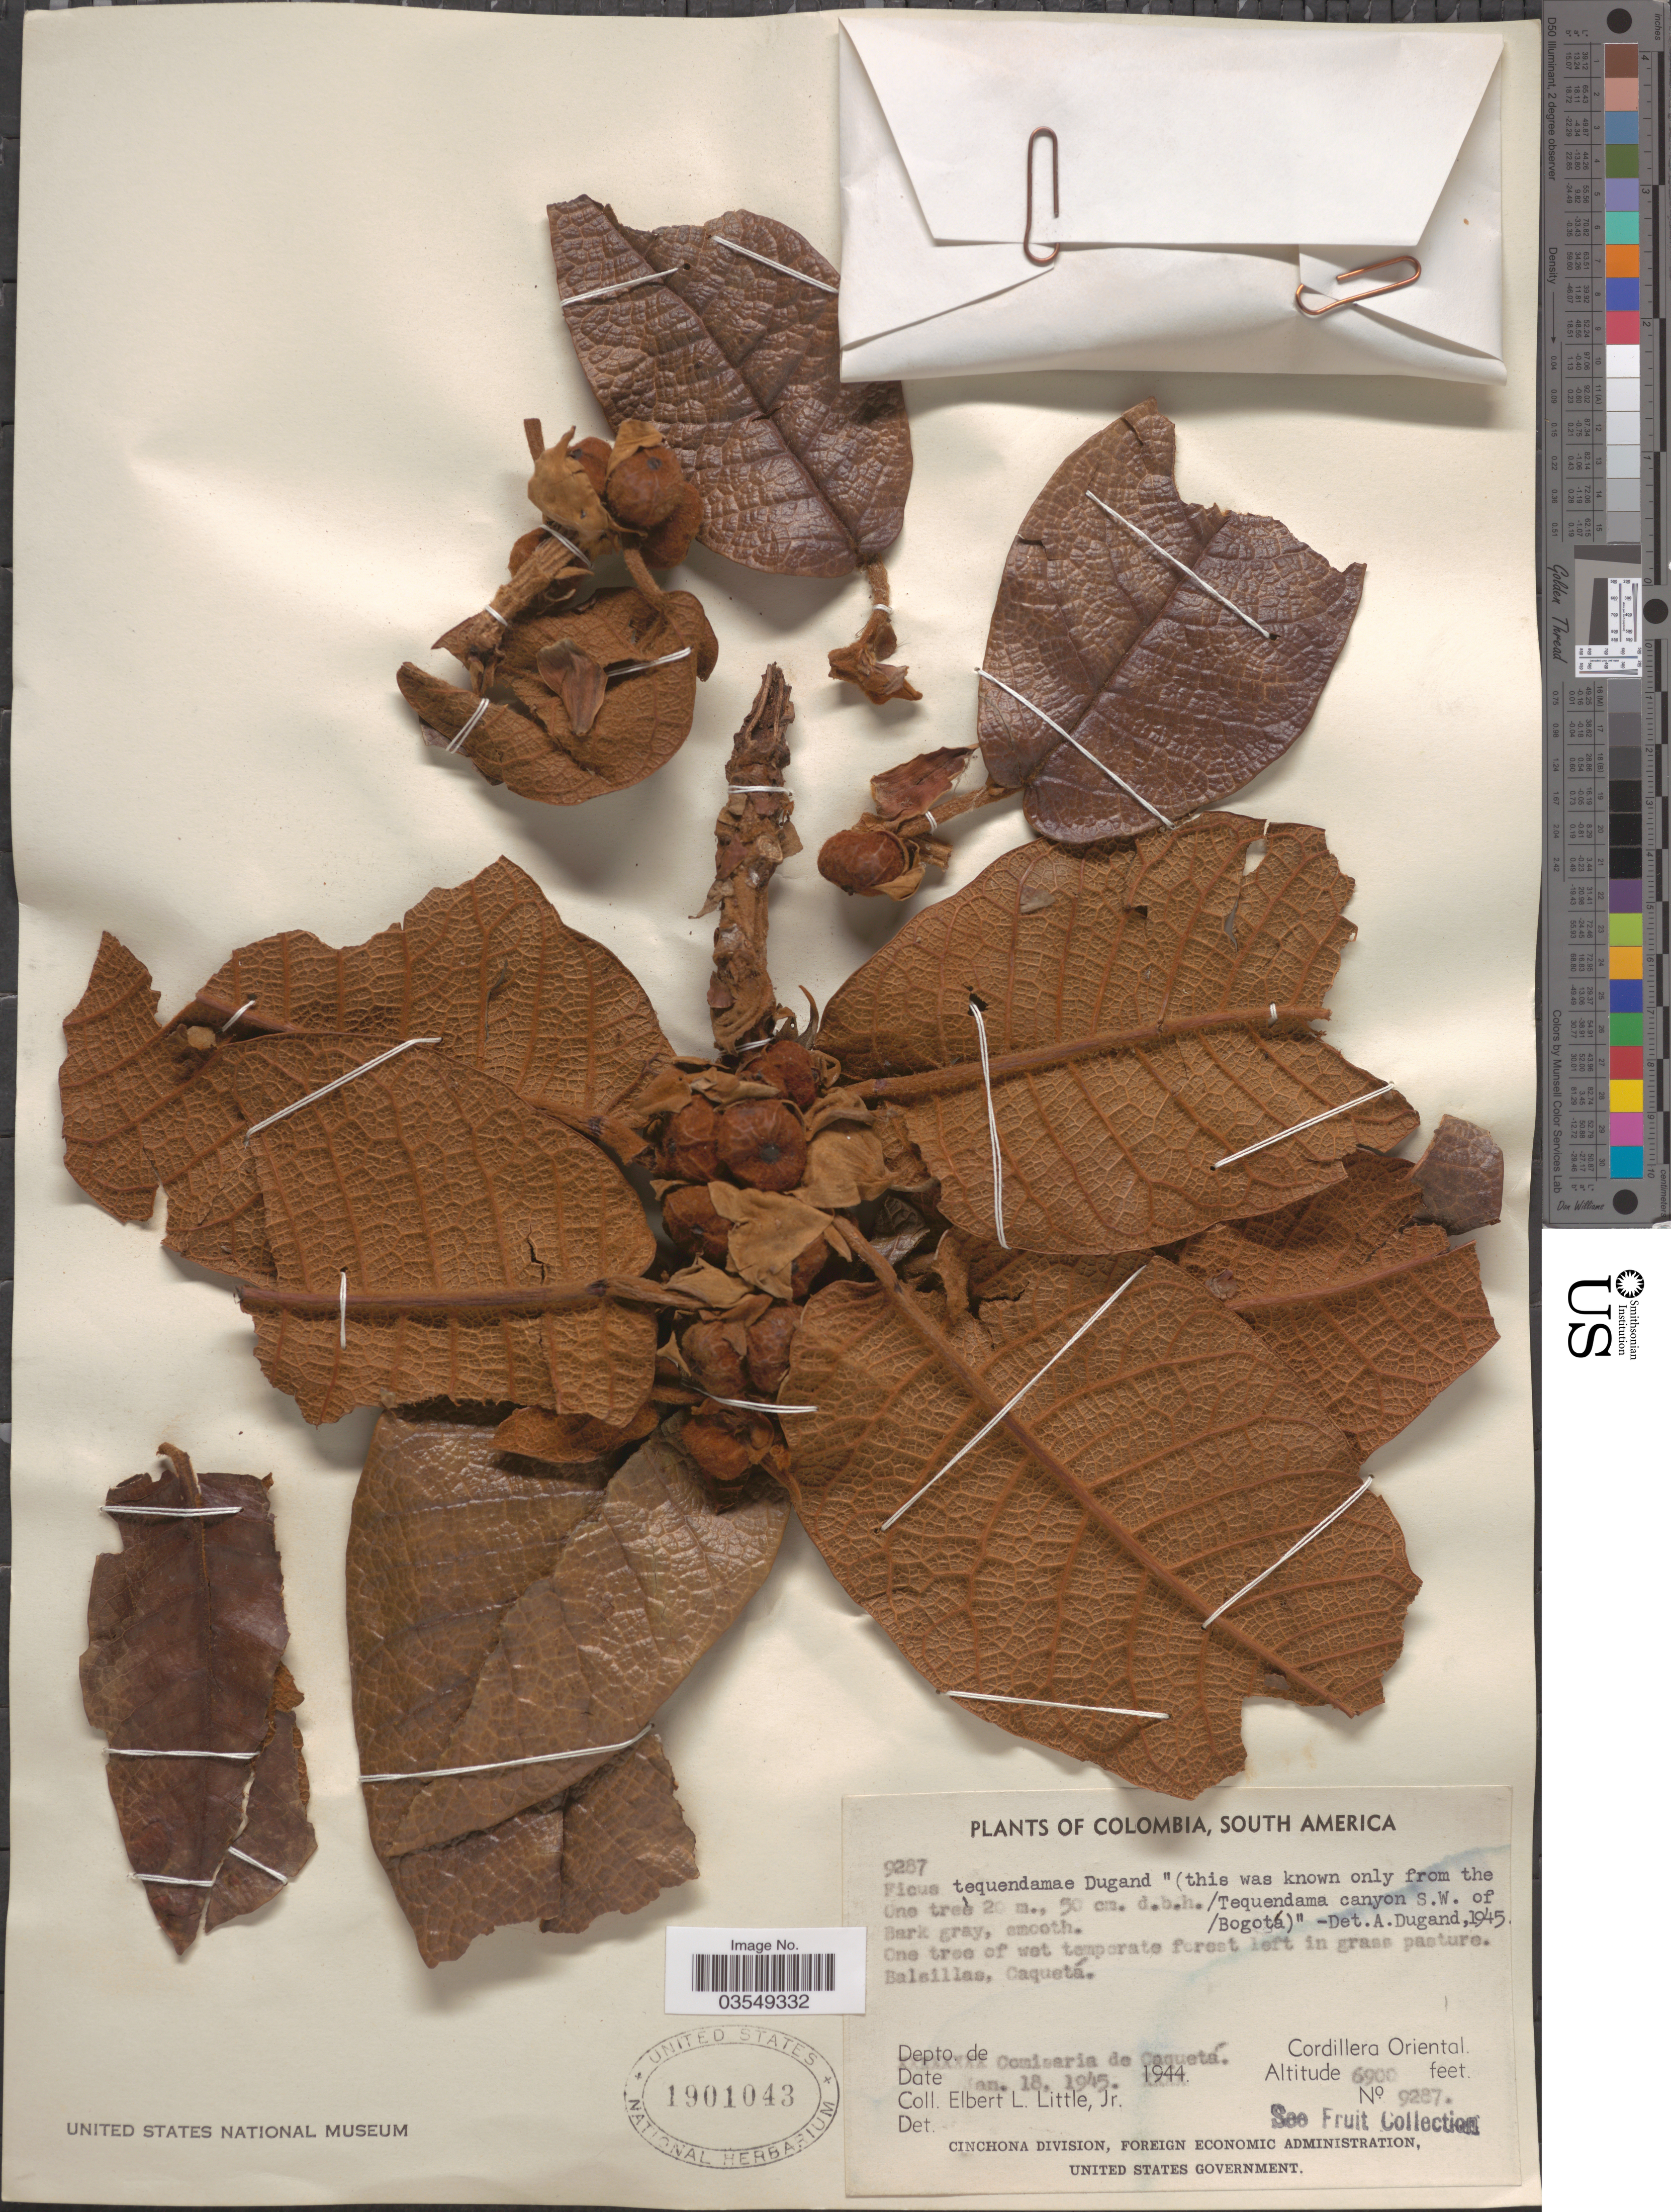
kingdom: Plantae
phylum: Tracheophyta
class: Magnoliopsida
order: Rosales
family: Moraceae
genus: Ficus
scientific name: Ficus tequendamae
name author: Dugand G.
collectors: E. L. Little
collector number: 9287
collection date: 1945-01-18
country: Colombia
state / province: Caquetá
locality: Balsillas. Comisaria de Caquetá. Cordillera Oriental.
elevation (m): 2103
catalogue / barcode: US 1901043